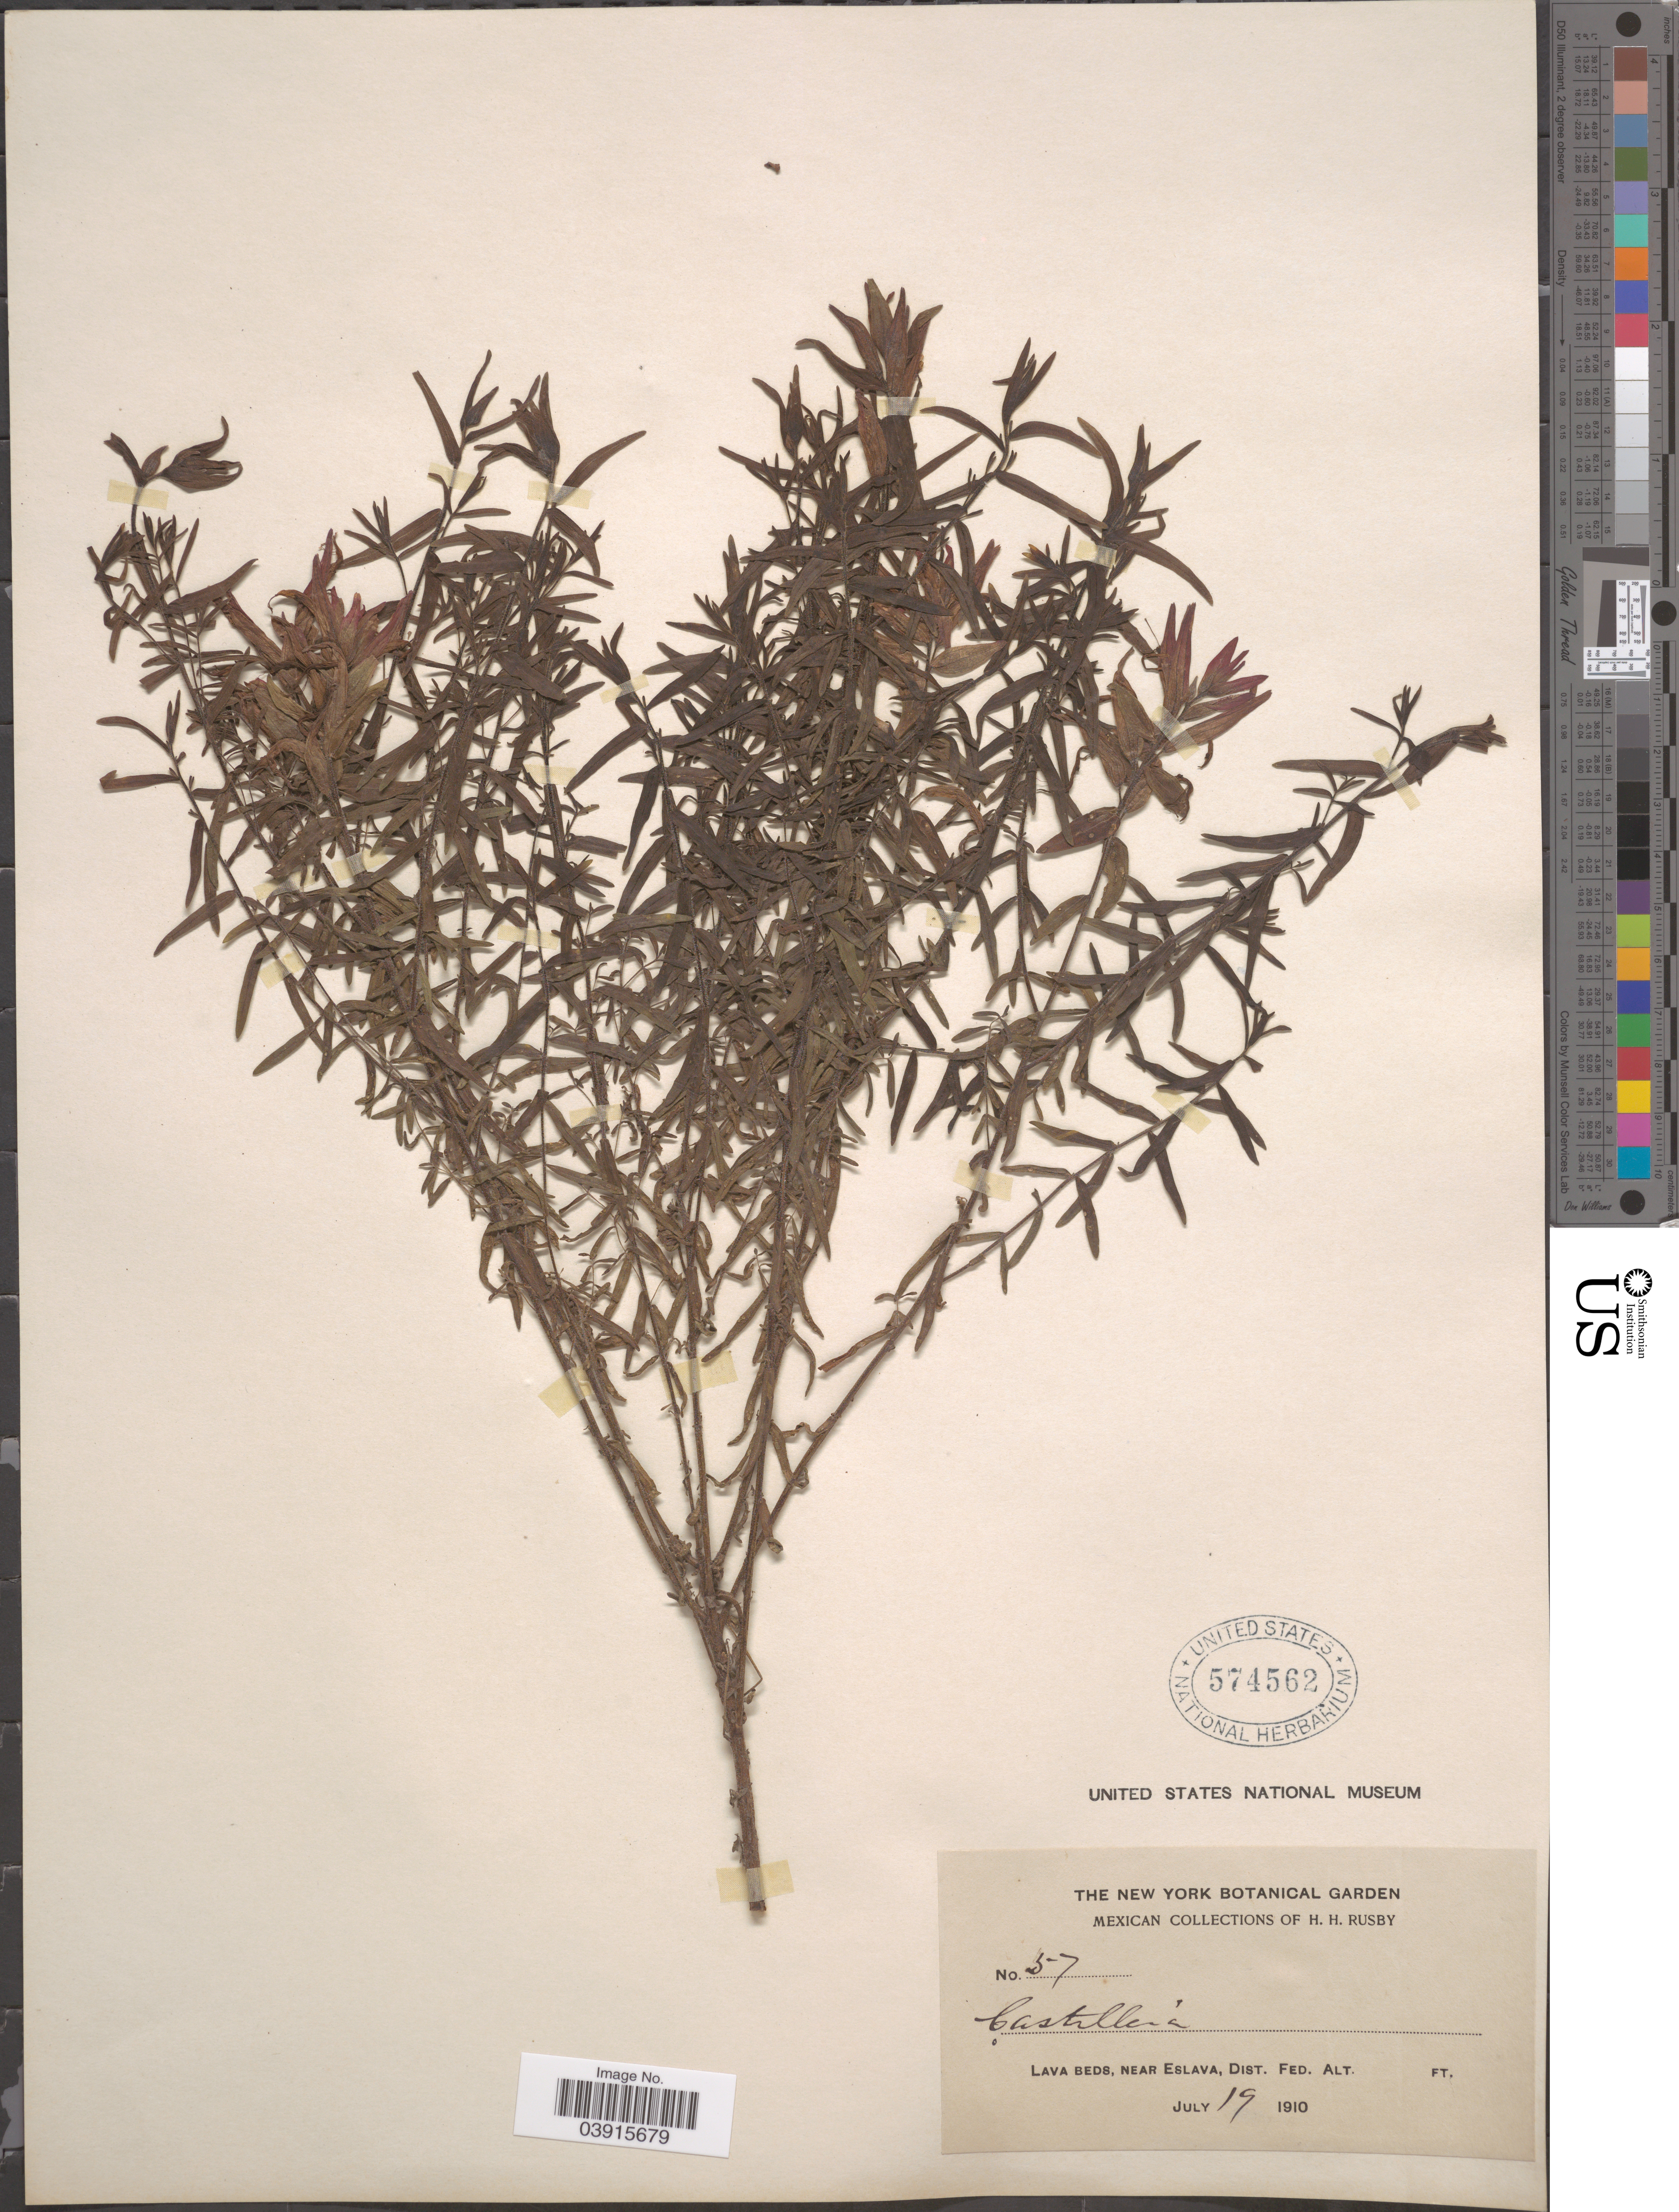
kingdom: Plantae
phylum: Tracheophyta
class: Magnoliopsida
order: Lamiales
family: Orobanchaceae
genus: Castilleja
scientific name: Castilleja tenuiflora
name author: Benth.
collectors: H. H. Rusby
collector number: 57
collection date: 1910-07-19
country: Mexico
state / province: Distrito Federal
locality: Lava beds, near Eslava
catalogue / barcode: US 574562